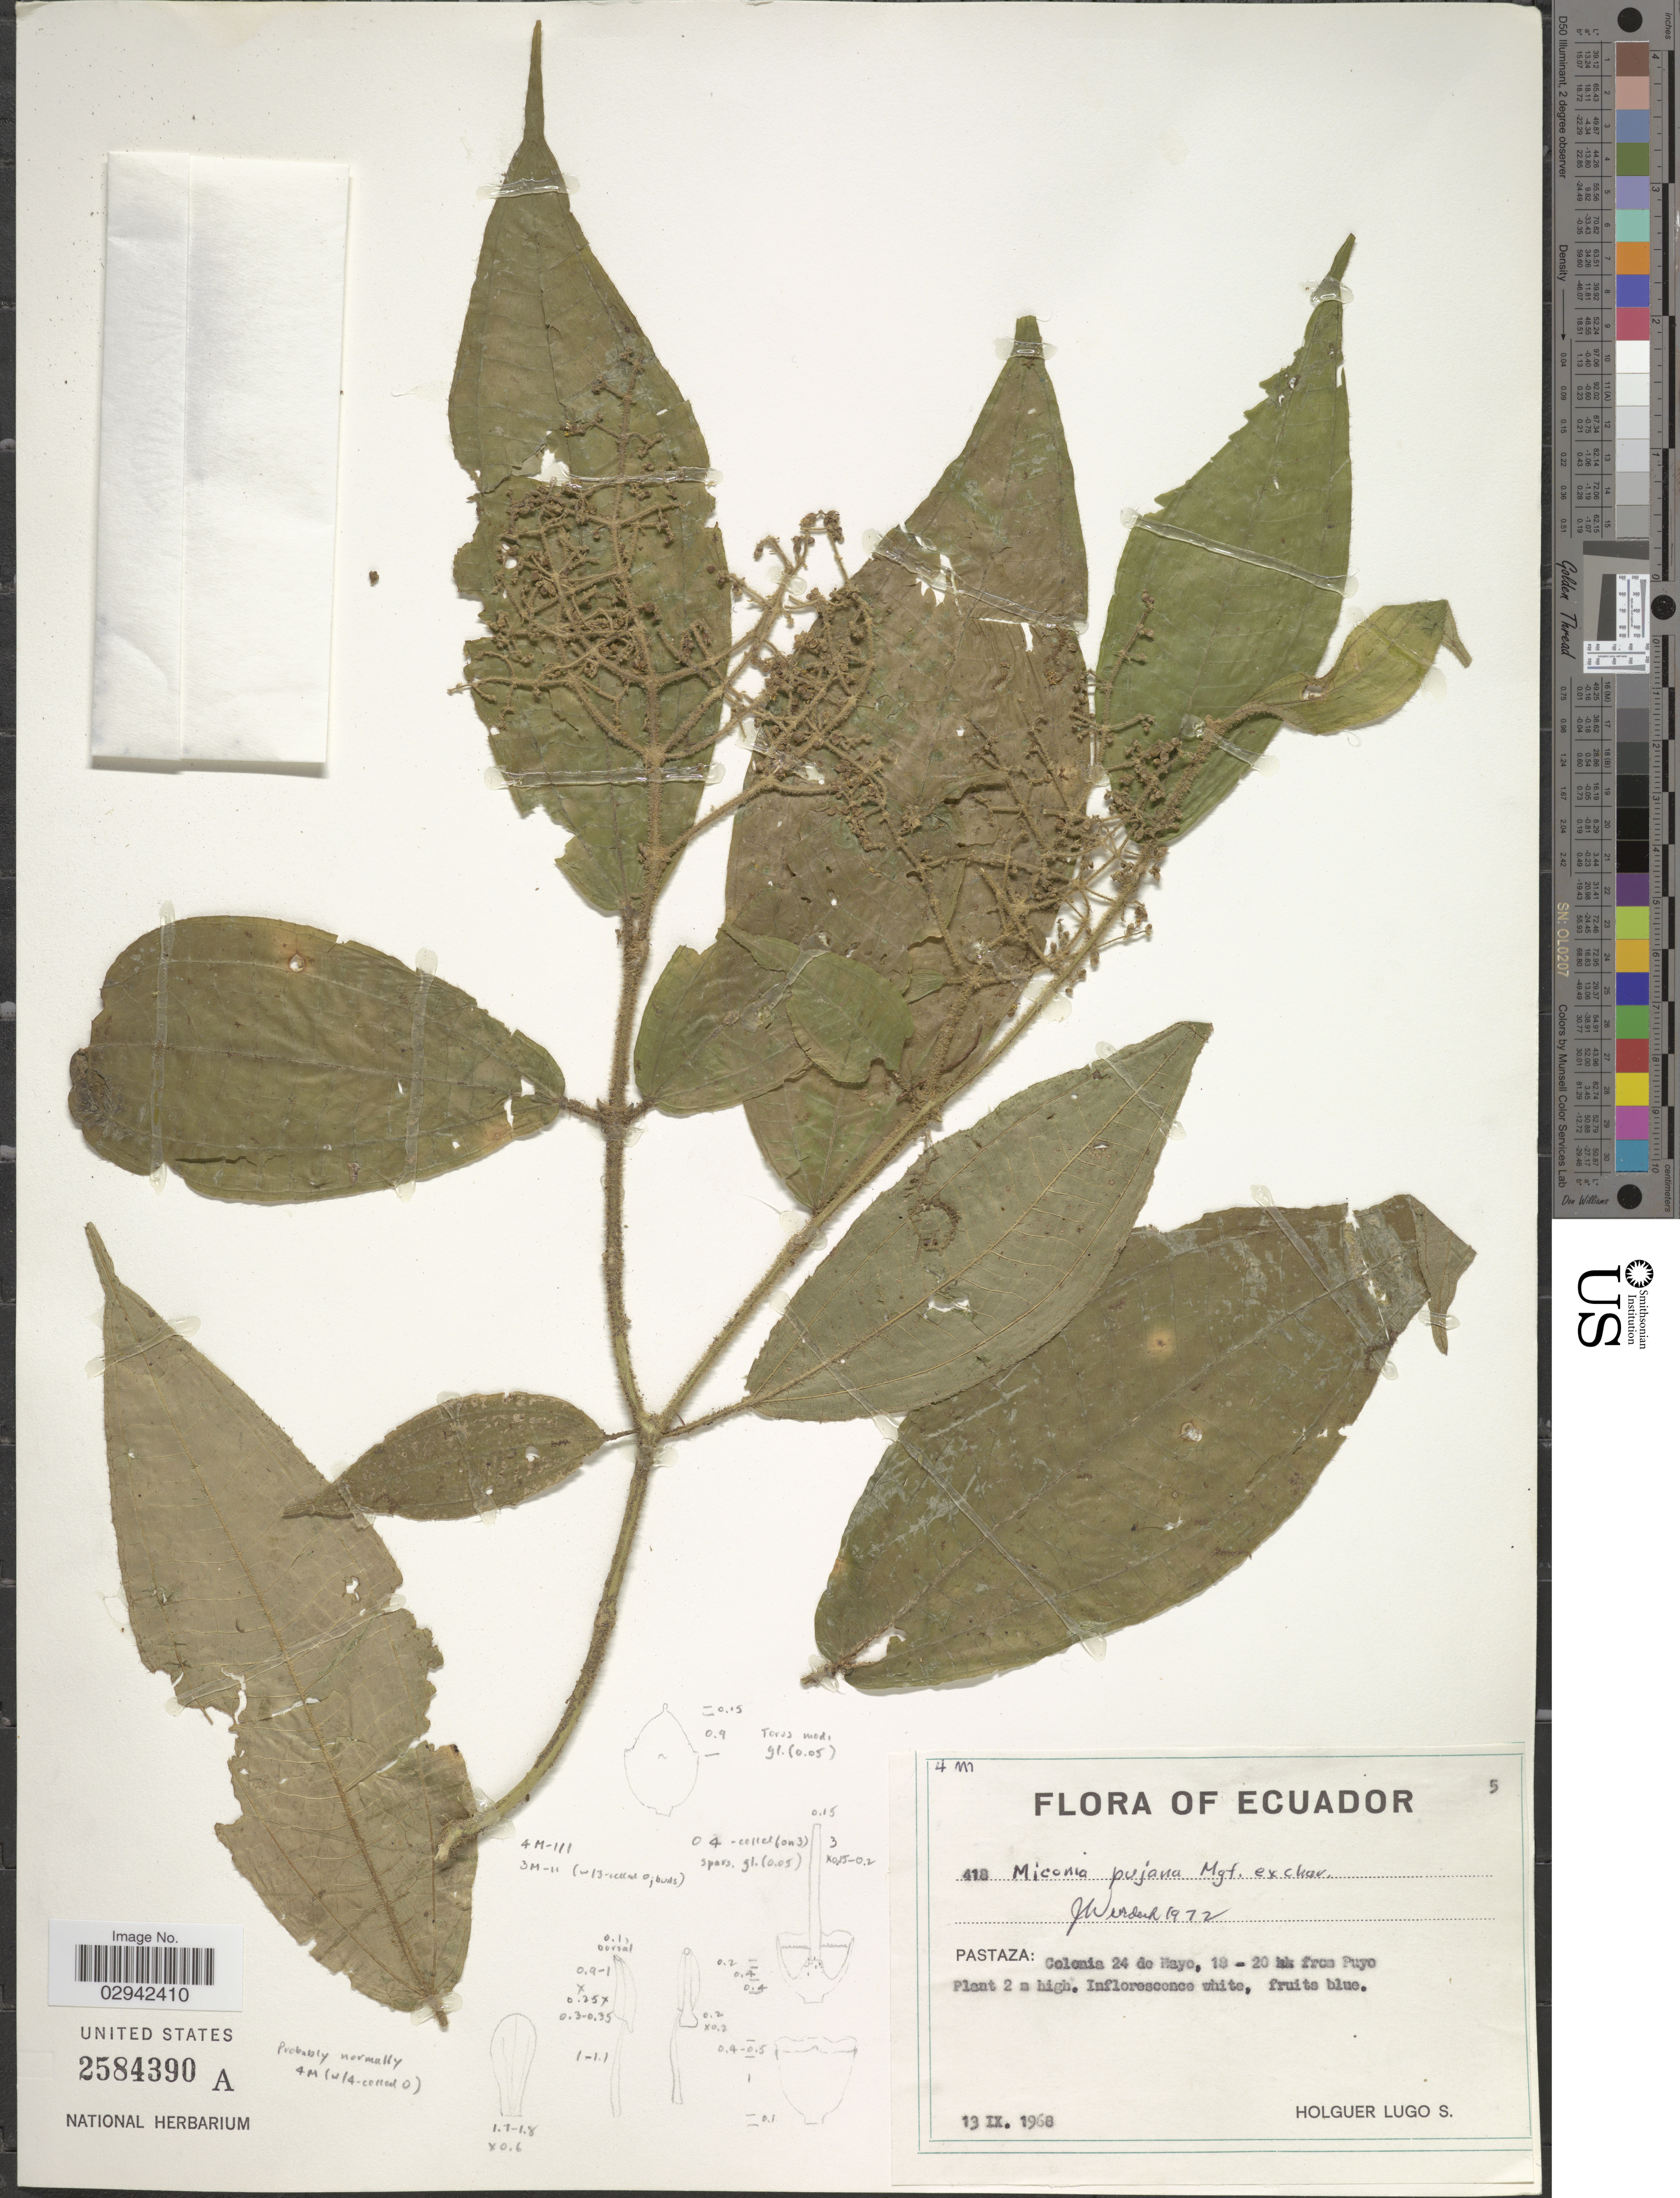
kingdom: Plantae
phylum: Tracheophyta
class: Magnoliopsida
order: Myrtales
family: Melastomataceae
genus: Miconia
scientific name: Miconia pujana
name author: Markgr.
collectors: H. Lugo S.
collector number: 418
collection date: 1968-09-13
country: Ecuador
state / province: Pastaza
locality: Colonia 24 de Mayo, 18-20 km from Puyo.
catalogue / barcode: US 2584390A